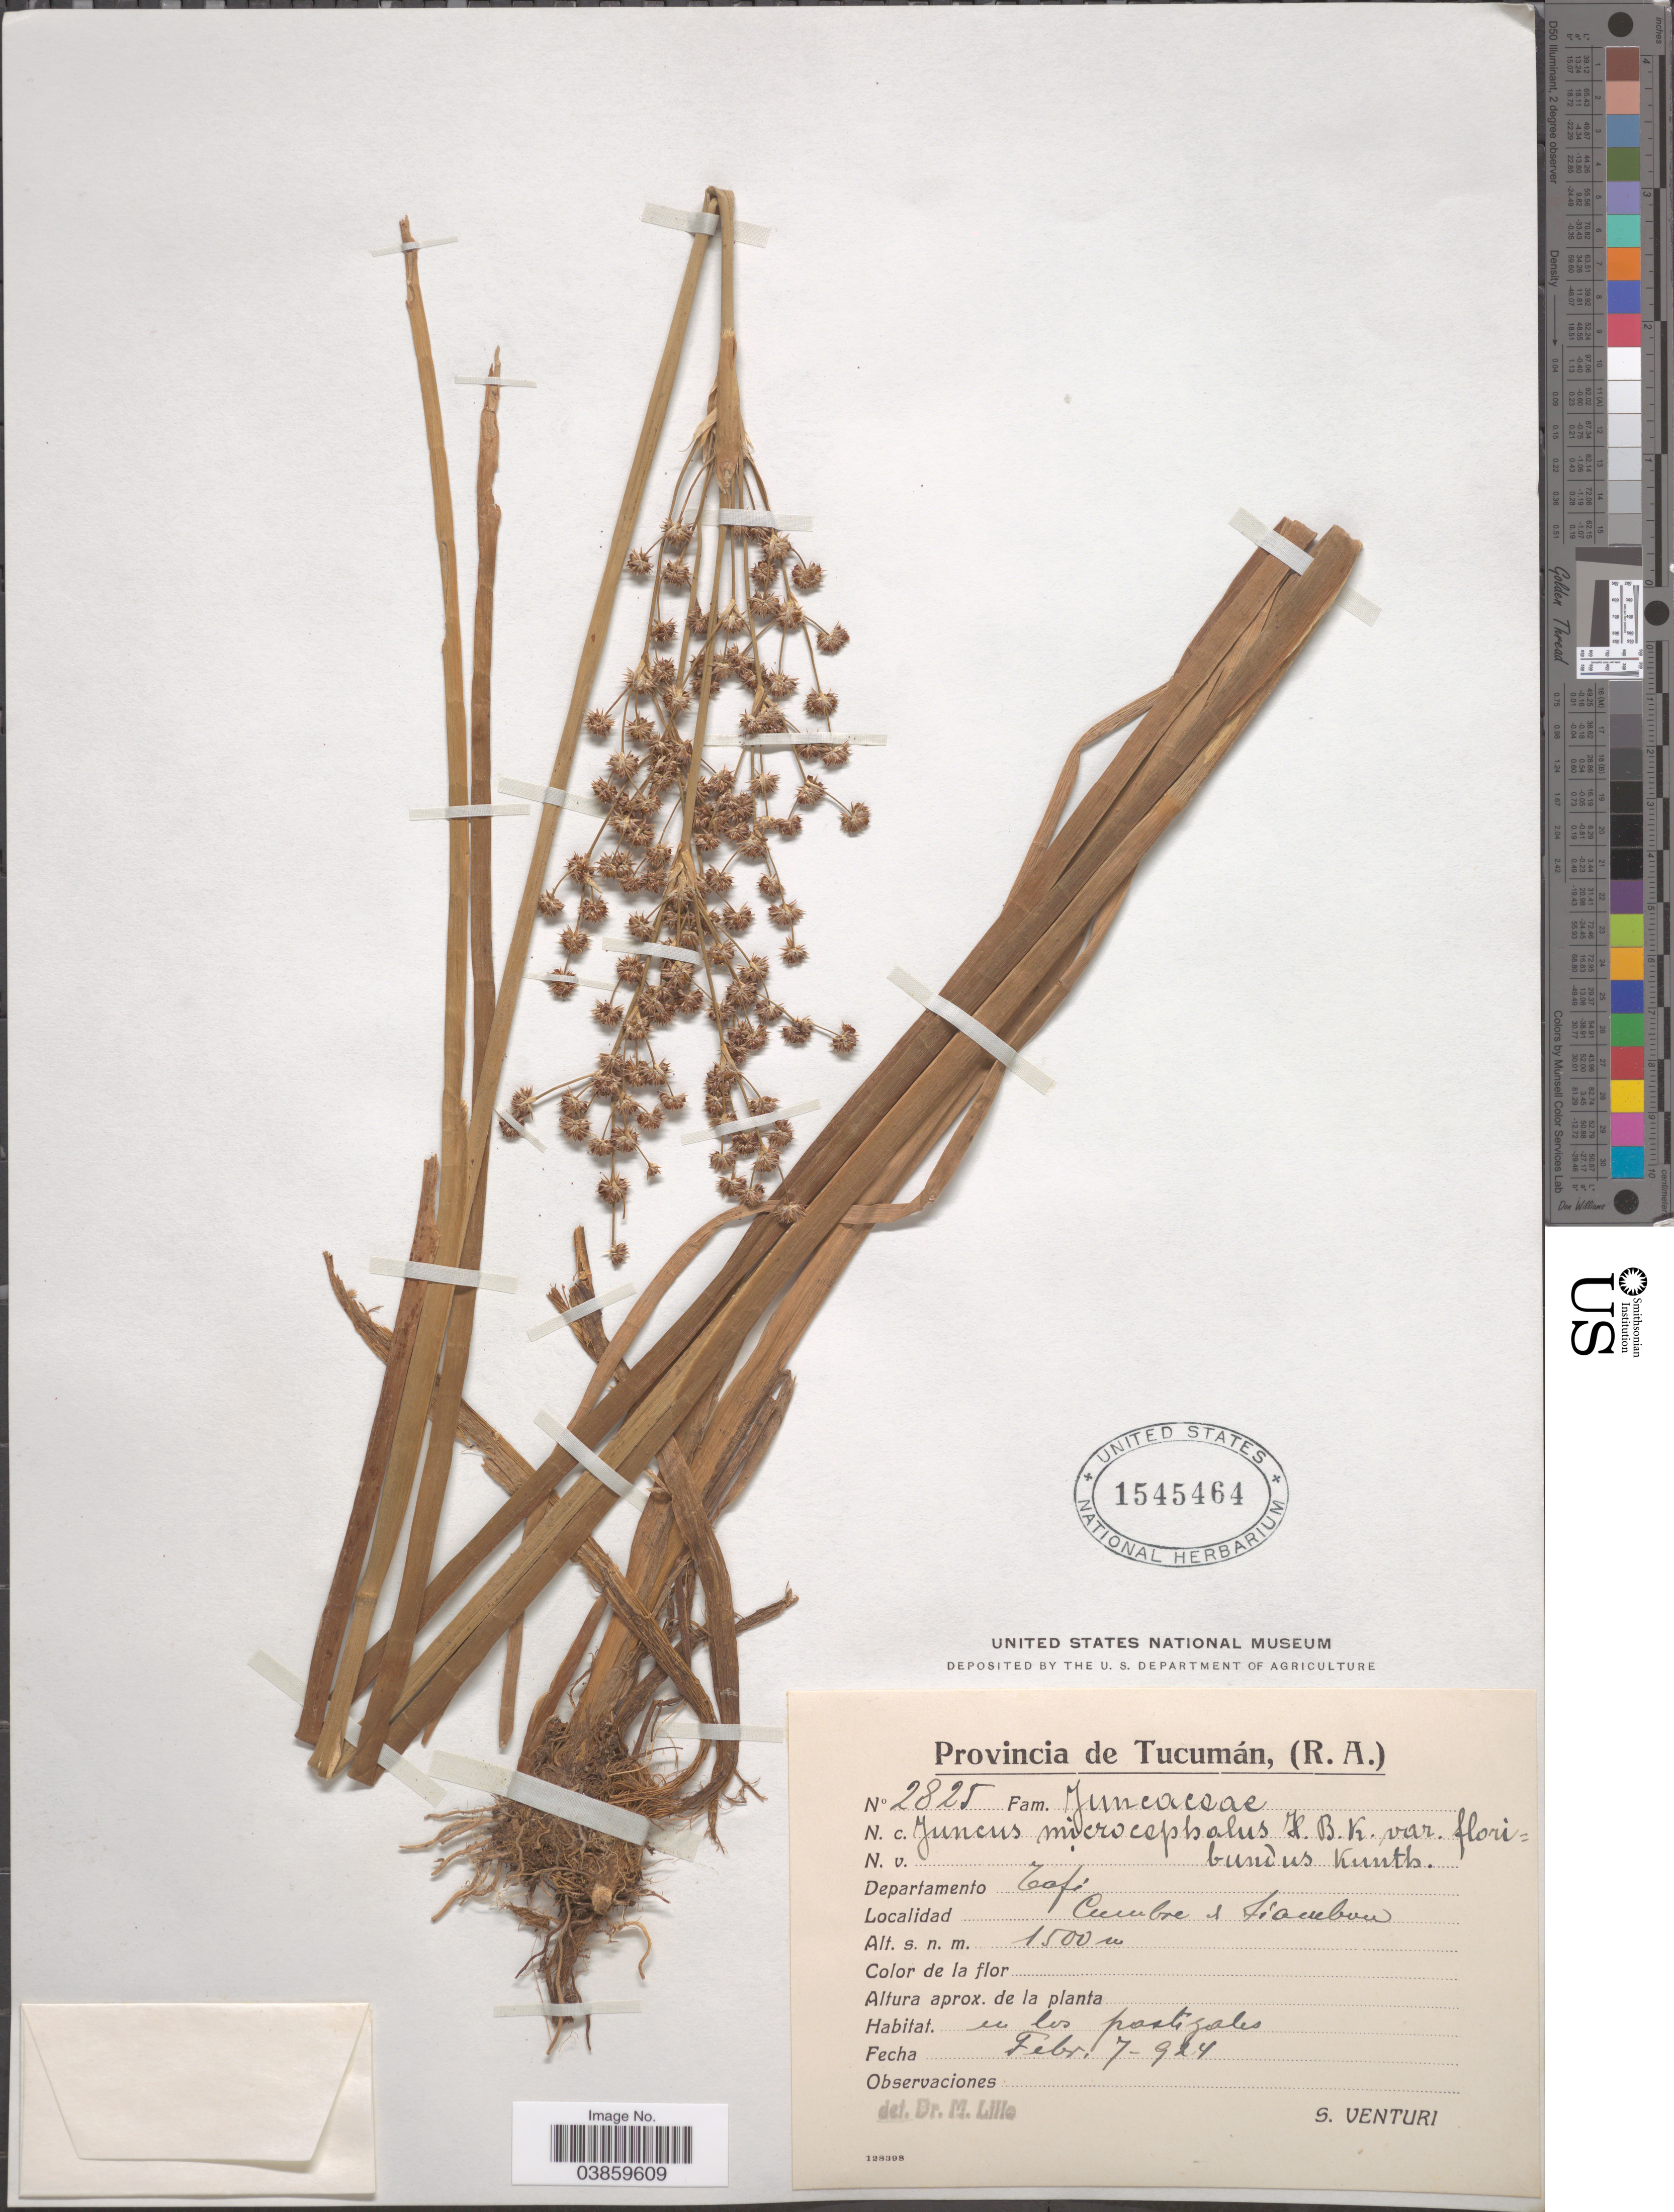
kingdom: Plantae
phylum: Tracheophyta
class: Liliopsida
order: Poales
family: Juncaceae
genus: Juncus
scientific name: Juncus microcephalus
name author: Kunth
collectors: S. Venturi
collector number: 2825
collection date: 1924-02-07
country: Argentina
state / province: Tucuman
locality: Departamento Tafi. Cumbre de Siambon.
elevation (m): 1500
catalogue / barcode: US 1545464